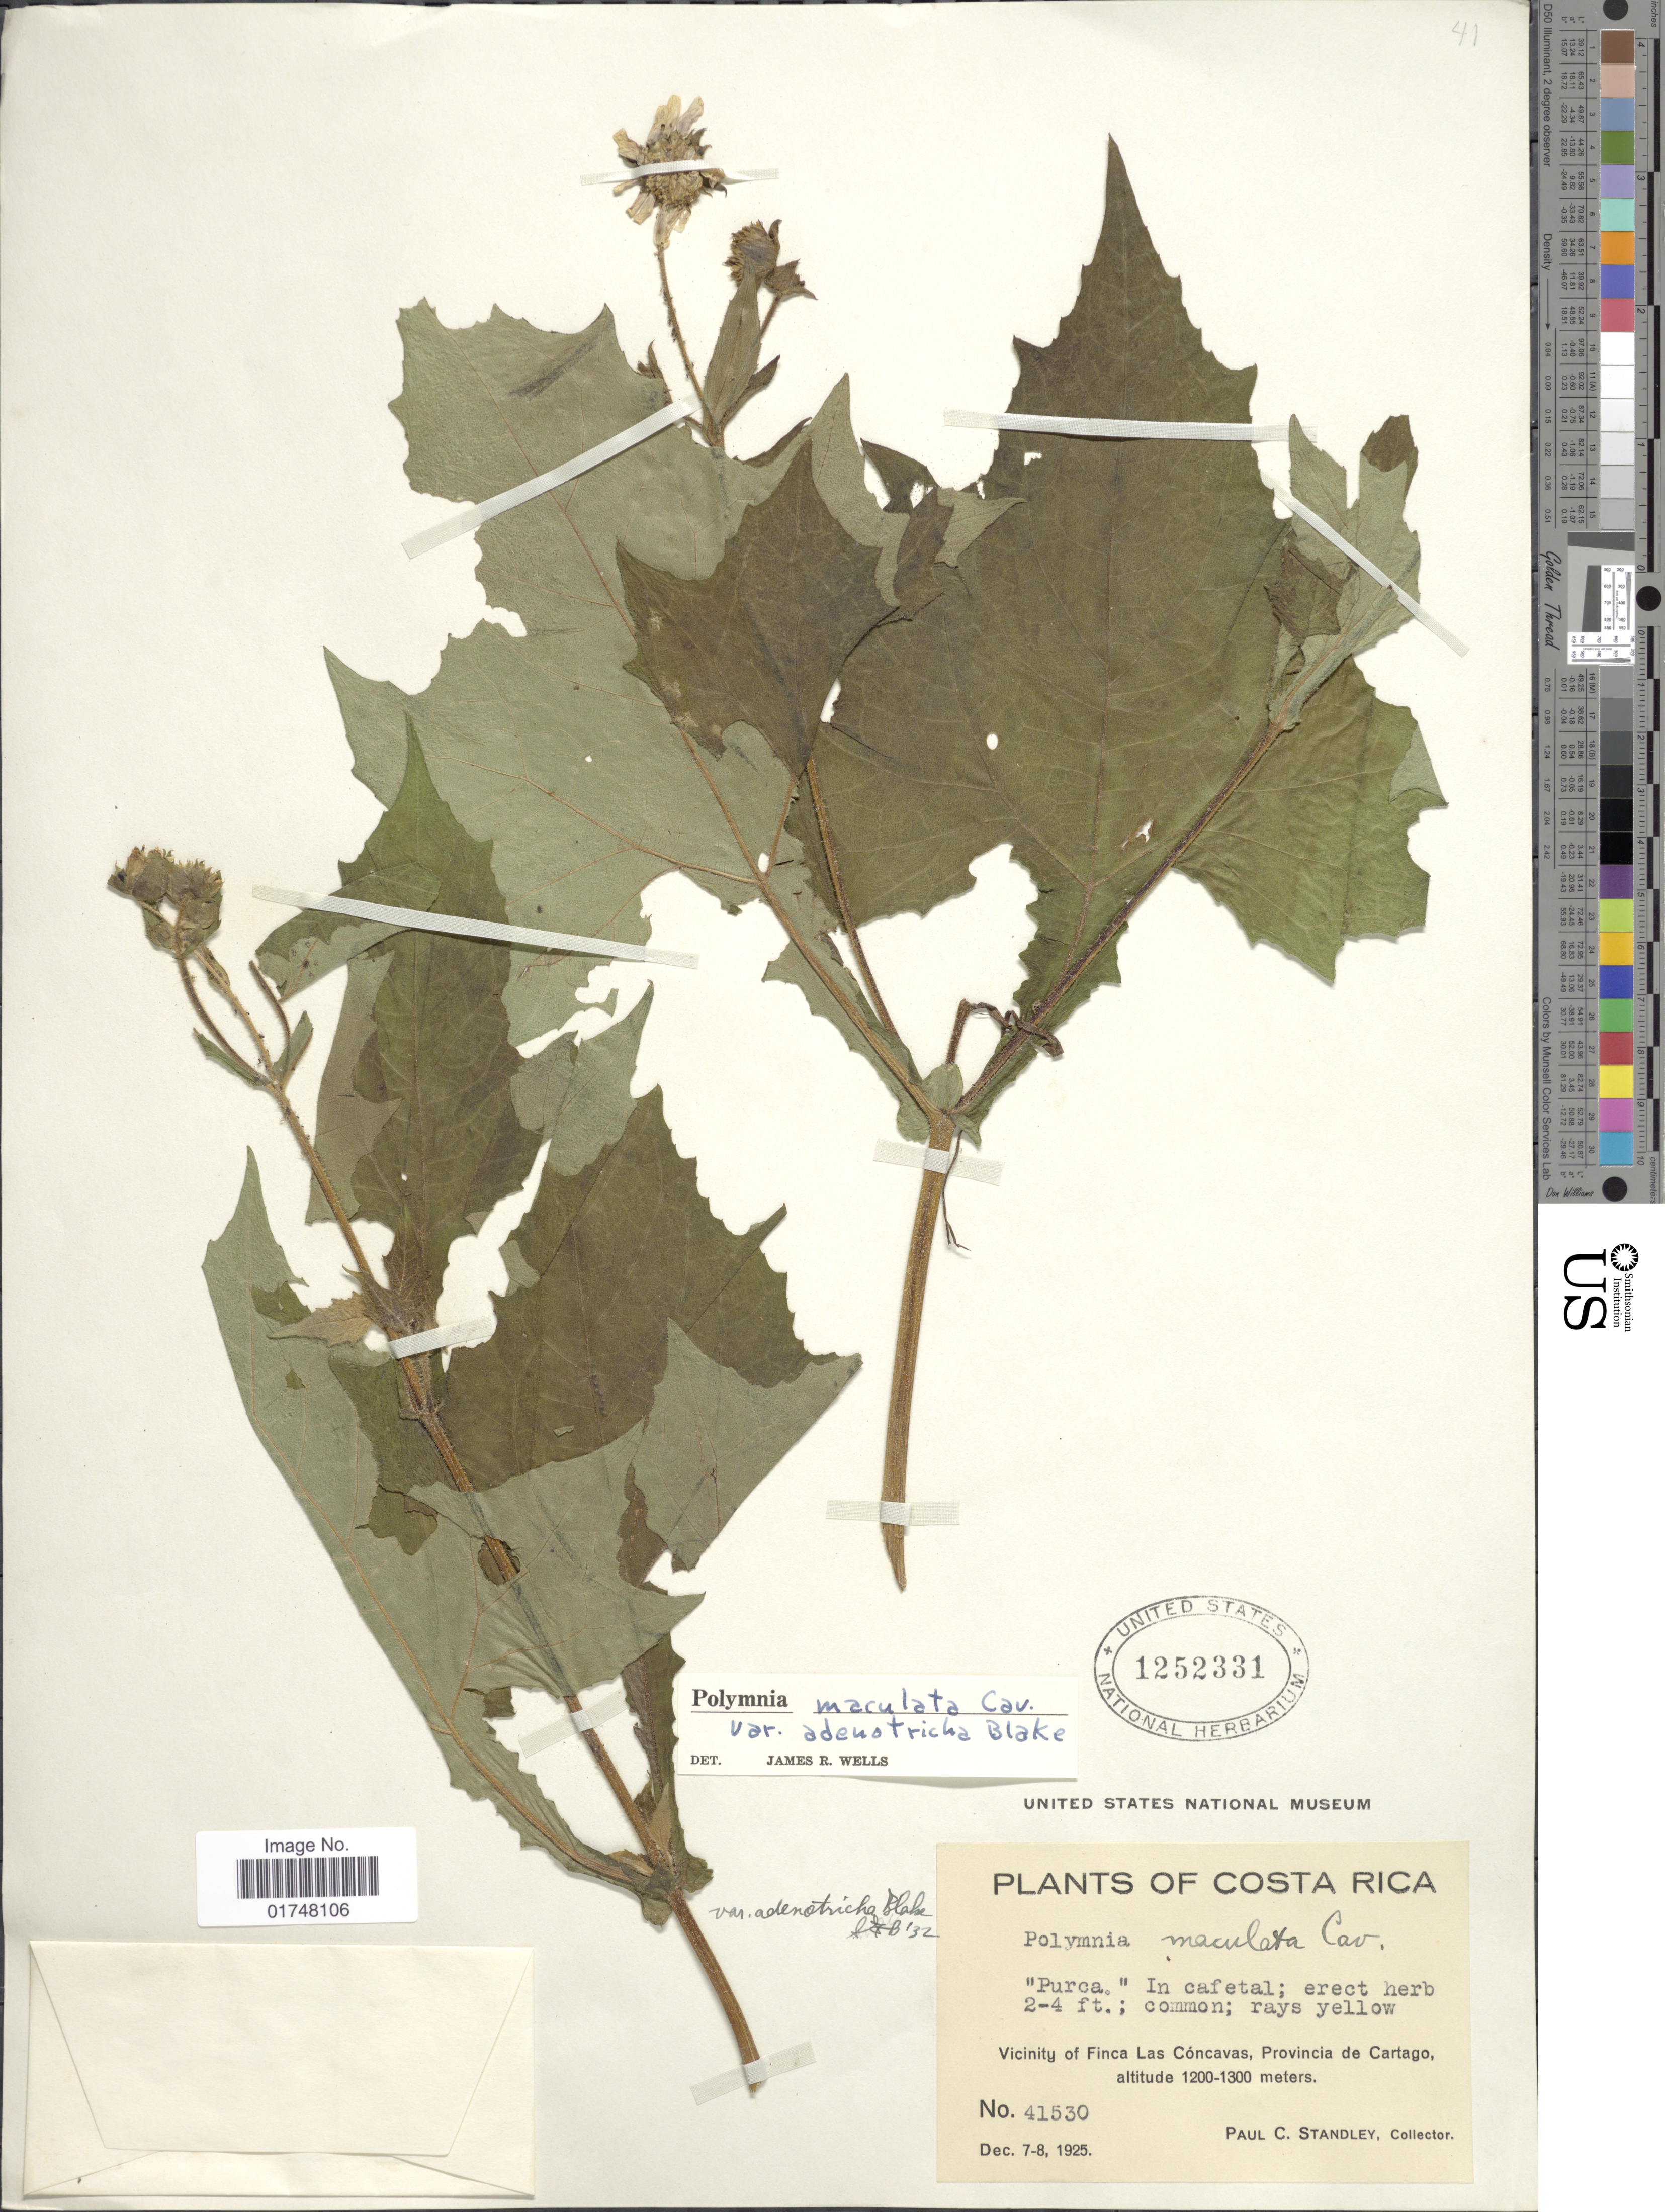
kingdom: Plantae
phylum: Tracheophyta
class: Magnoliopsida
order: Asterales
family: Asteraceae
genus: Smallanthus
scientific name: Smallanthus maculatus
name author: (Cav.) H. Rob.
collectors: P. C. Standley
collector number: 41530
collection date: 1925-12-07/1925-12-08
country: Costa Rica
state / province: Cartago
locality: Vicinity of Finca Las Concavas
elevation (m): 1200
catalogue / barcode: US 1252331